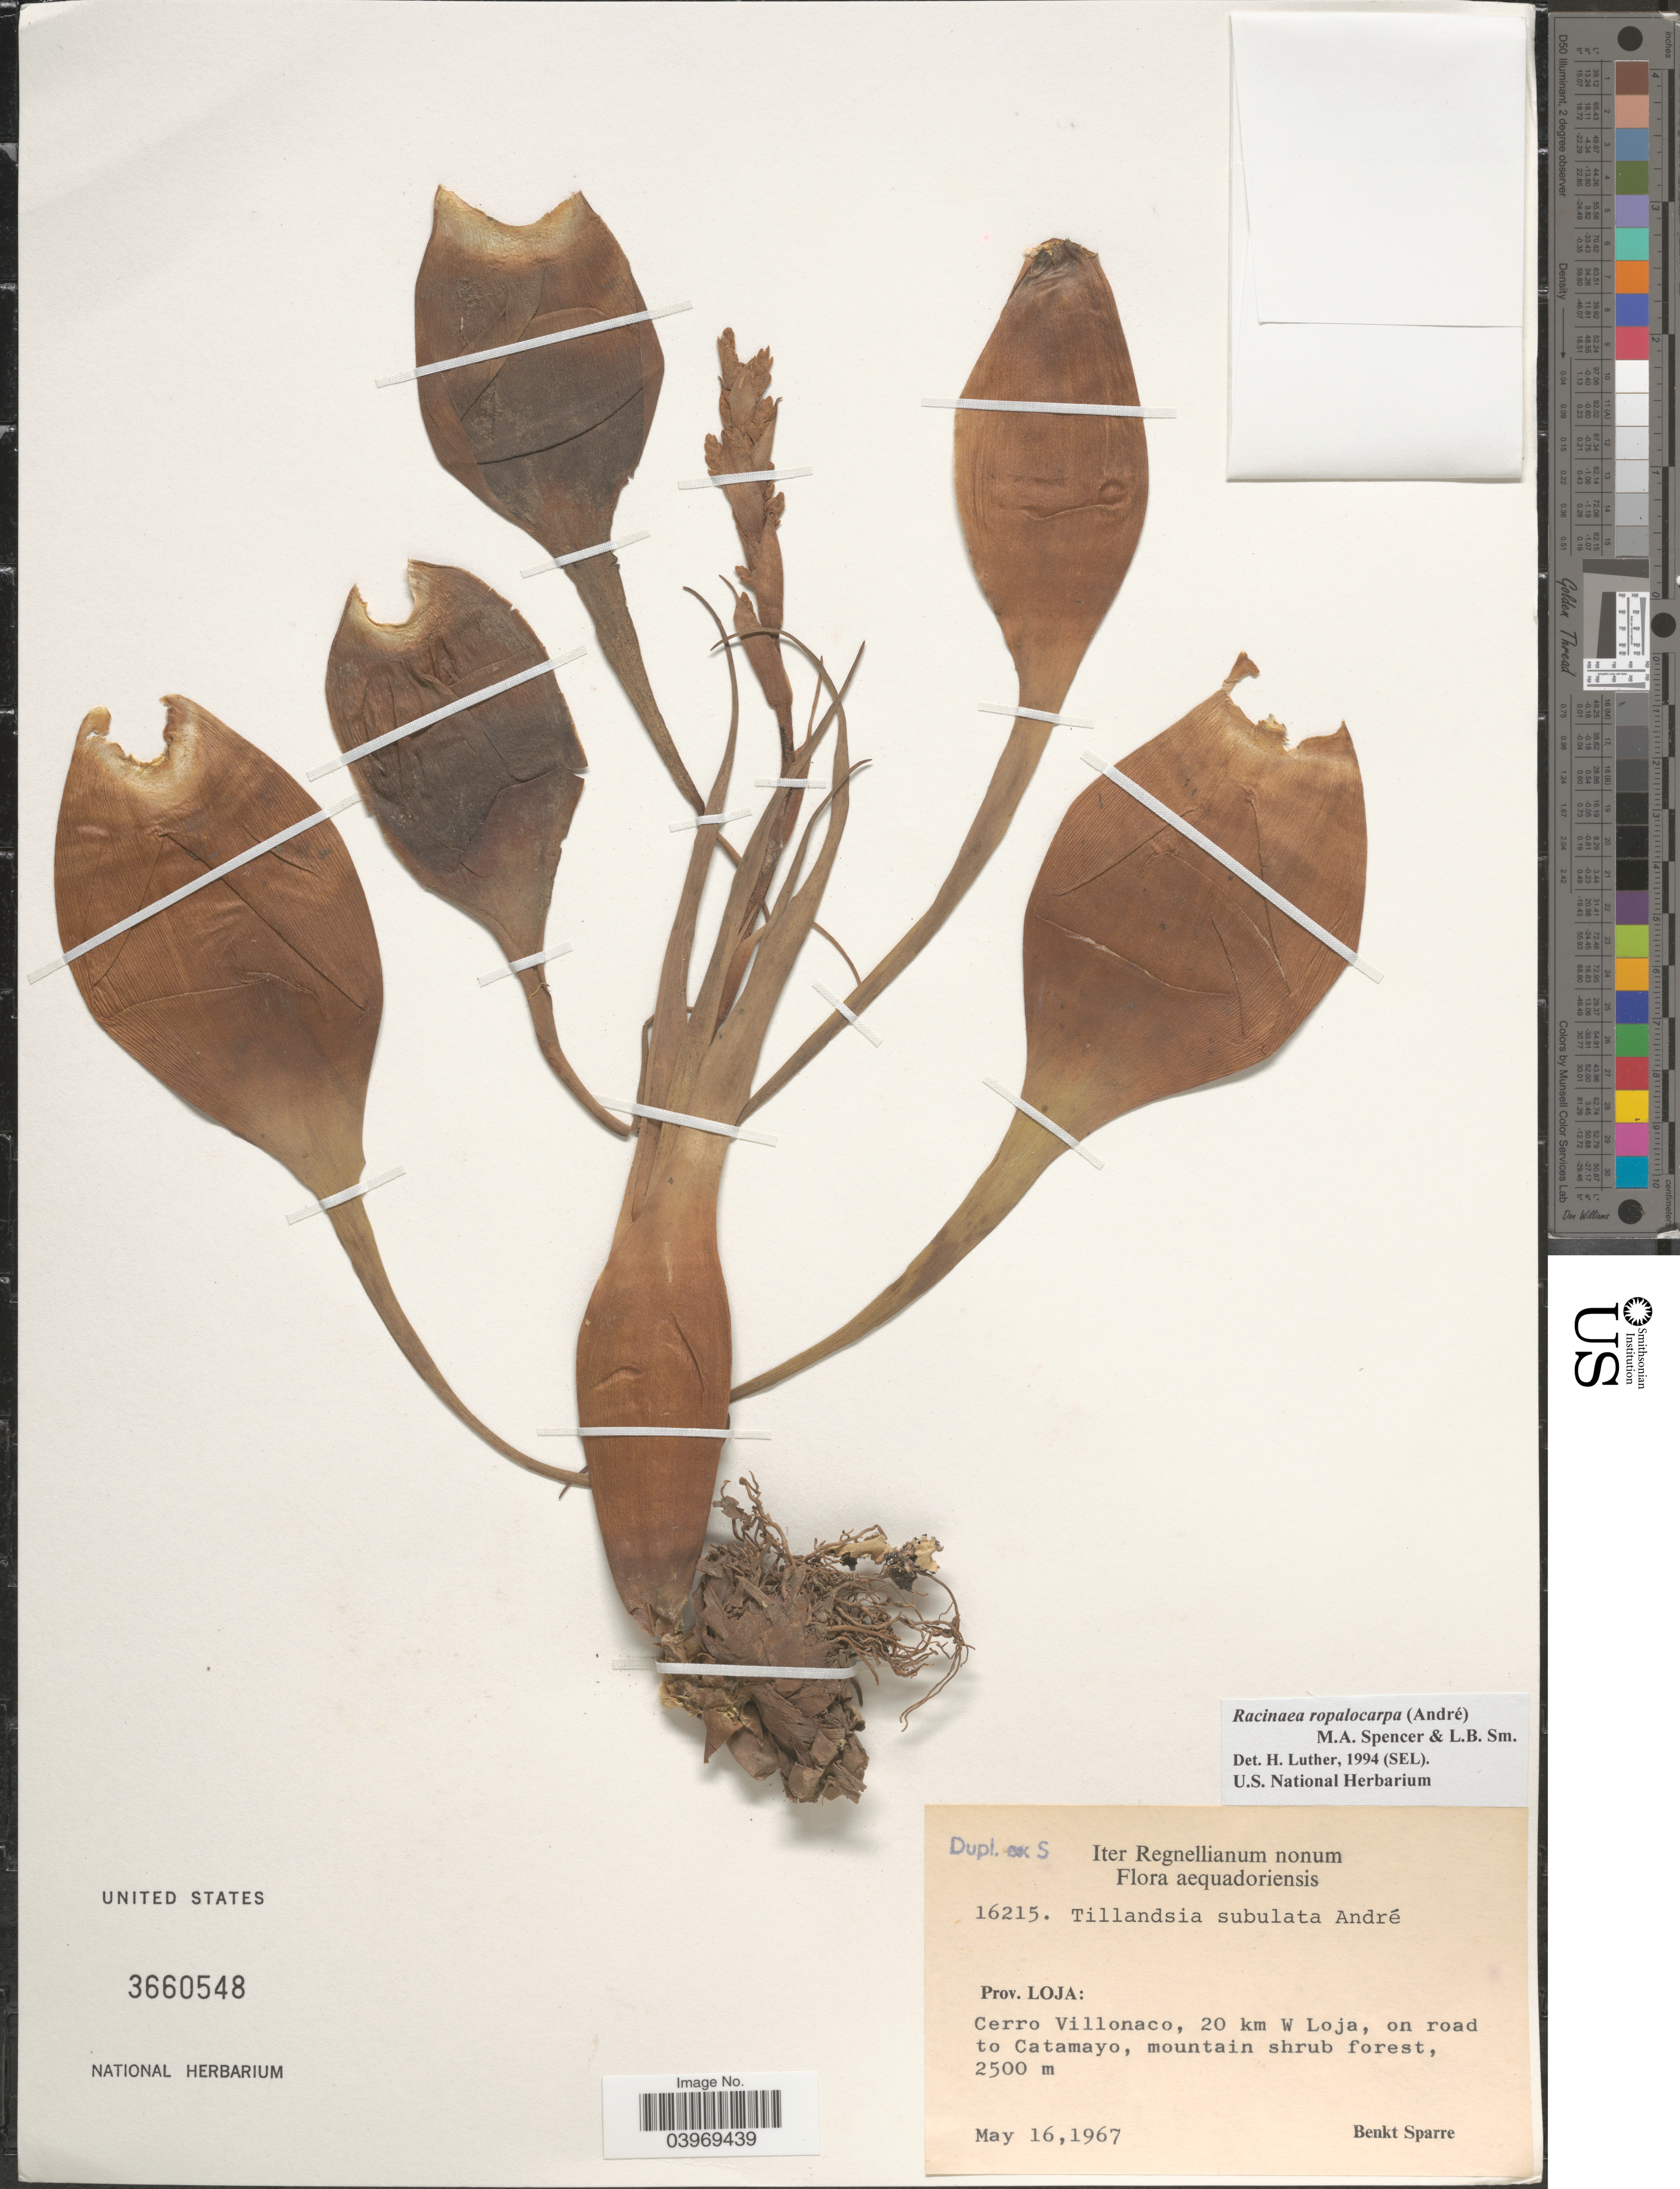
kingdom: Plantae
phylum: Tracheophyta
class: Liliopsida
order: Poales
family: Bromeliaceae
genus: Racinaea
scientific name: Racinaea ropalocarpa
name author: (André) M.A. Spencer & L.B. Sm.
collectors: B. Sparre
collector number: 16215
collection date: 1967-05-16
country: Ecuador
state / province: Loja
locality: Cerro Villonaco, 20 km W Loja, on road to Catamayo.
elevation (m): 2500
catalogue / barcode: US 3660548